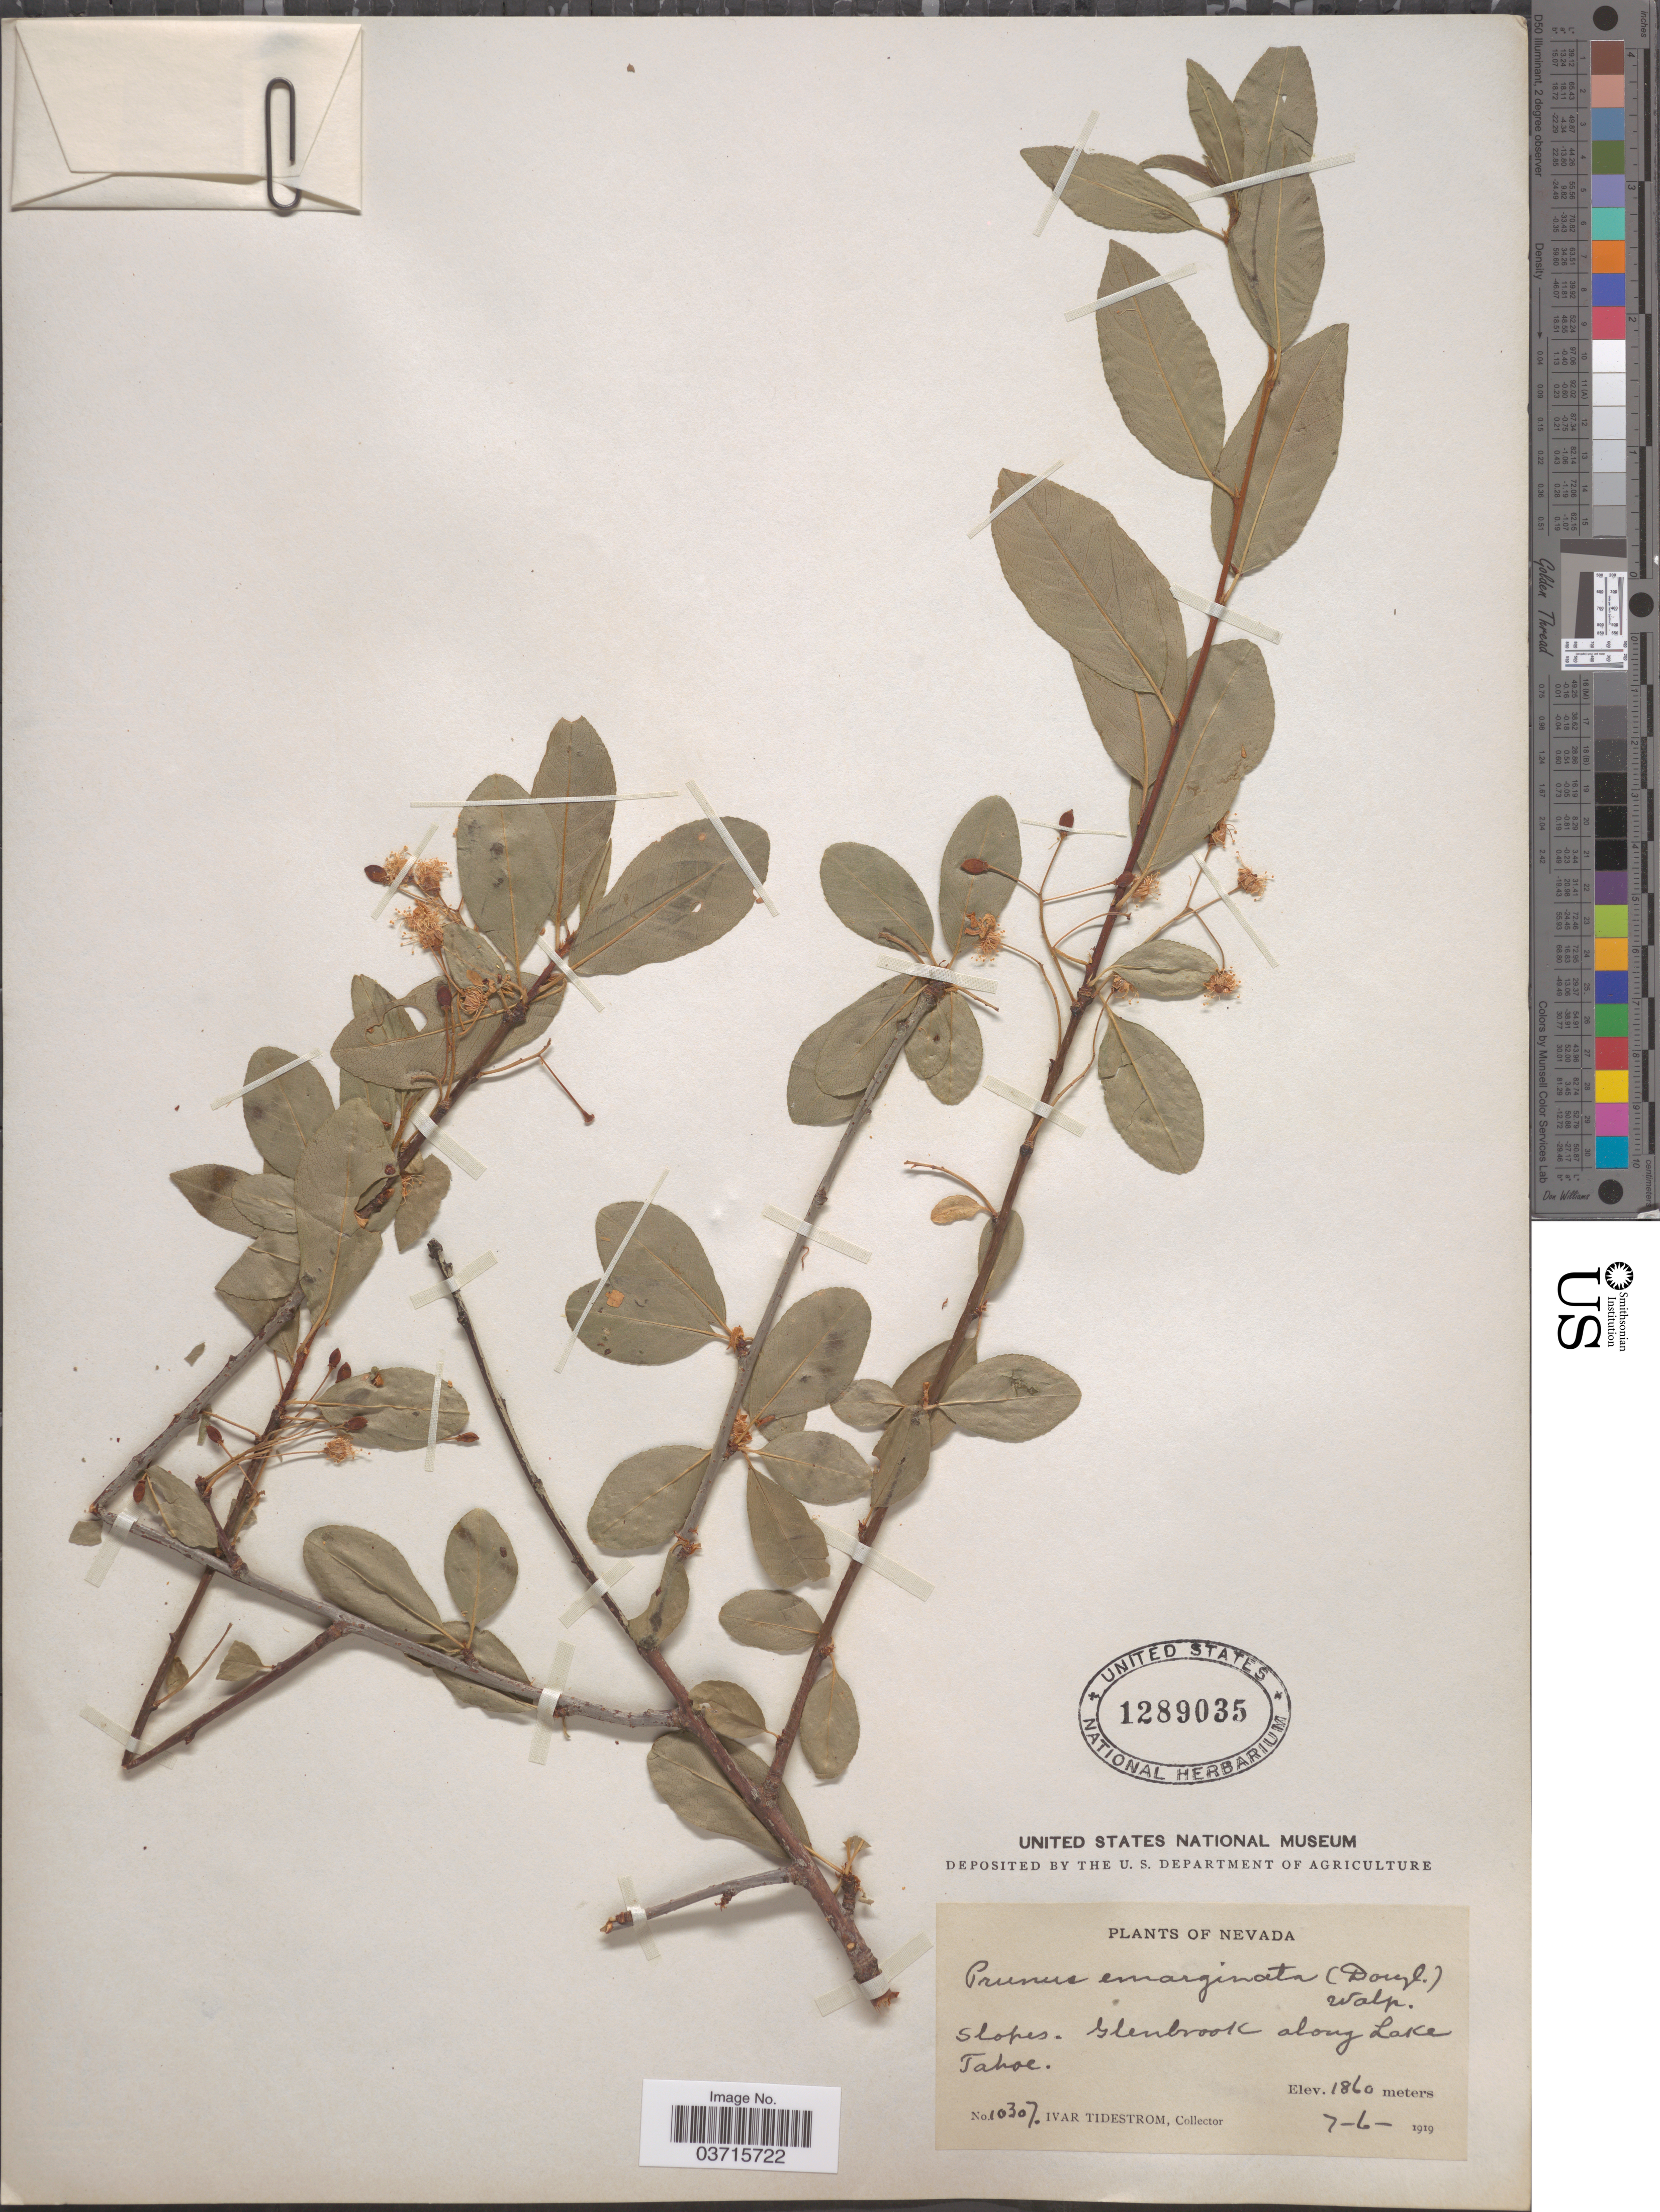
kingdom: Plantae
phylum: Tracheophyta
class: Magnoliopsida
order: Rosales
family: Rosaceae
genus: Prunus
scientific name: Prunus emarginata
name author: (Douglas ex Hook.) Eaton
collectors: I. F. Tidestrom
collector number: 10307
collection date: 1919-07-06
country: United States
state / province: Nevada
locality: Slopes. Glenbrook along Lake Tahoe.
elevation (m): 1860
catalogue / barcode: US 1289035